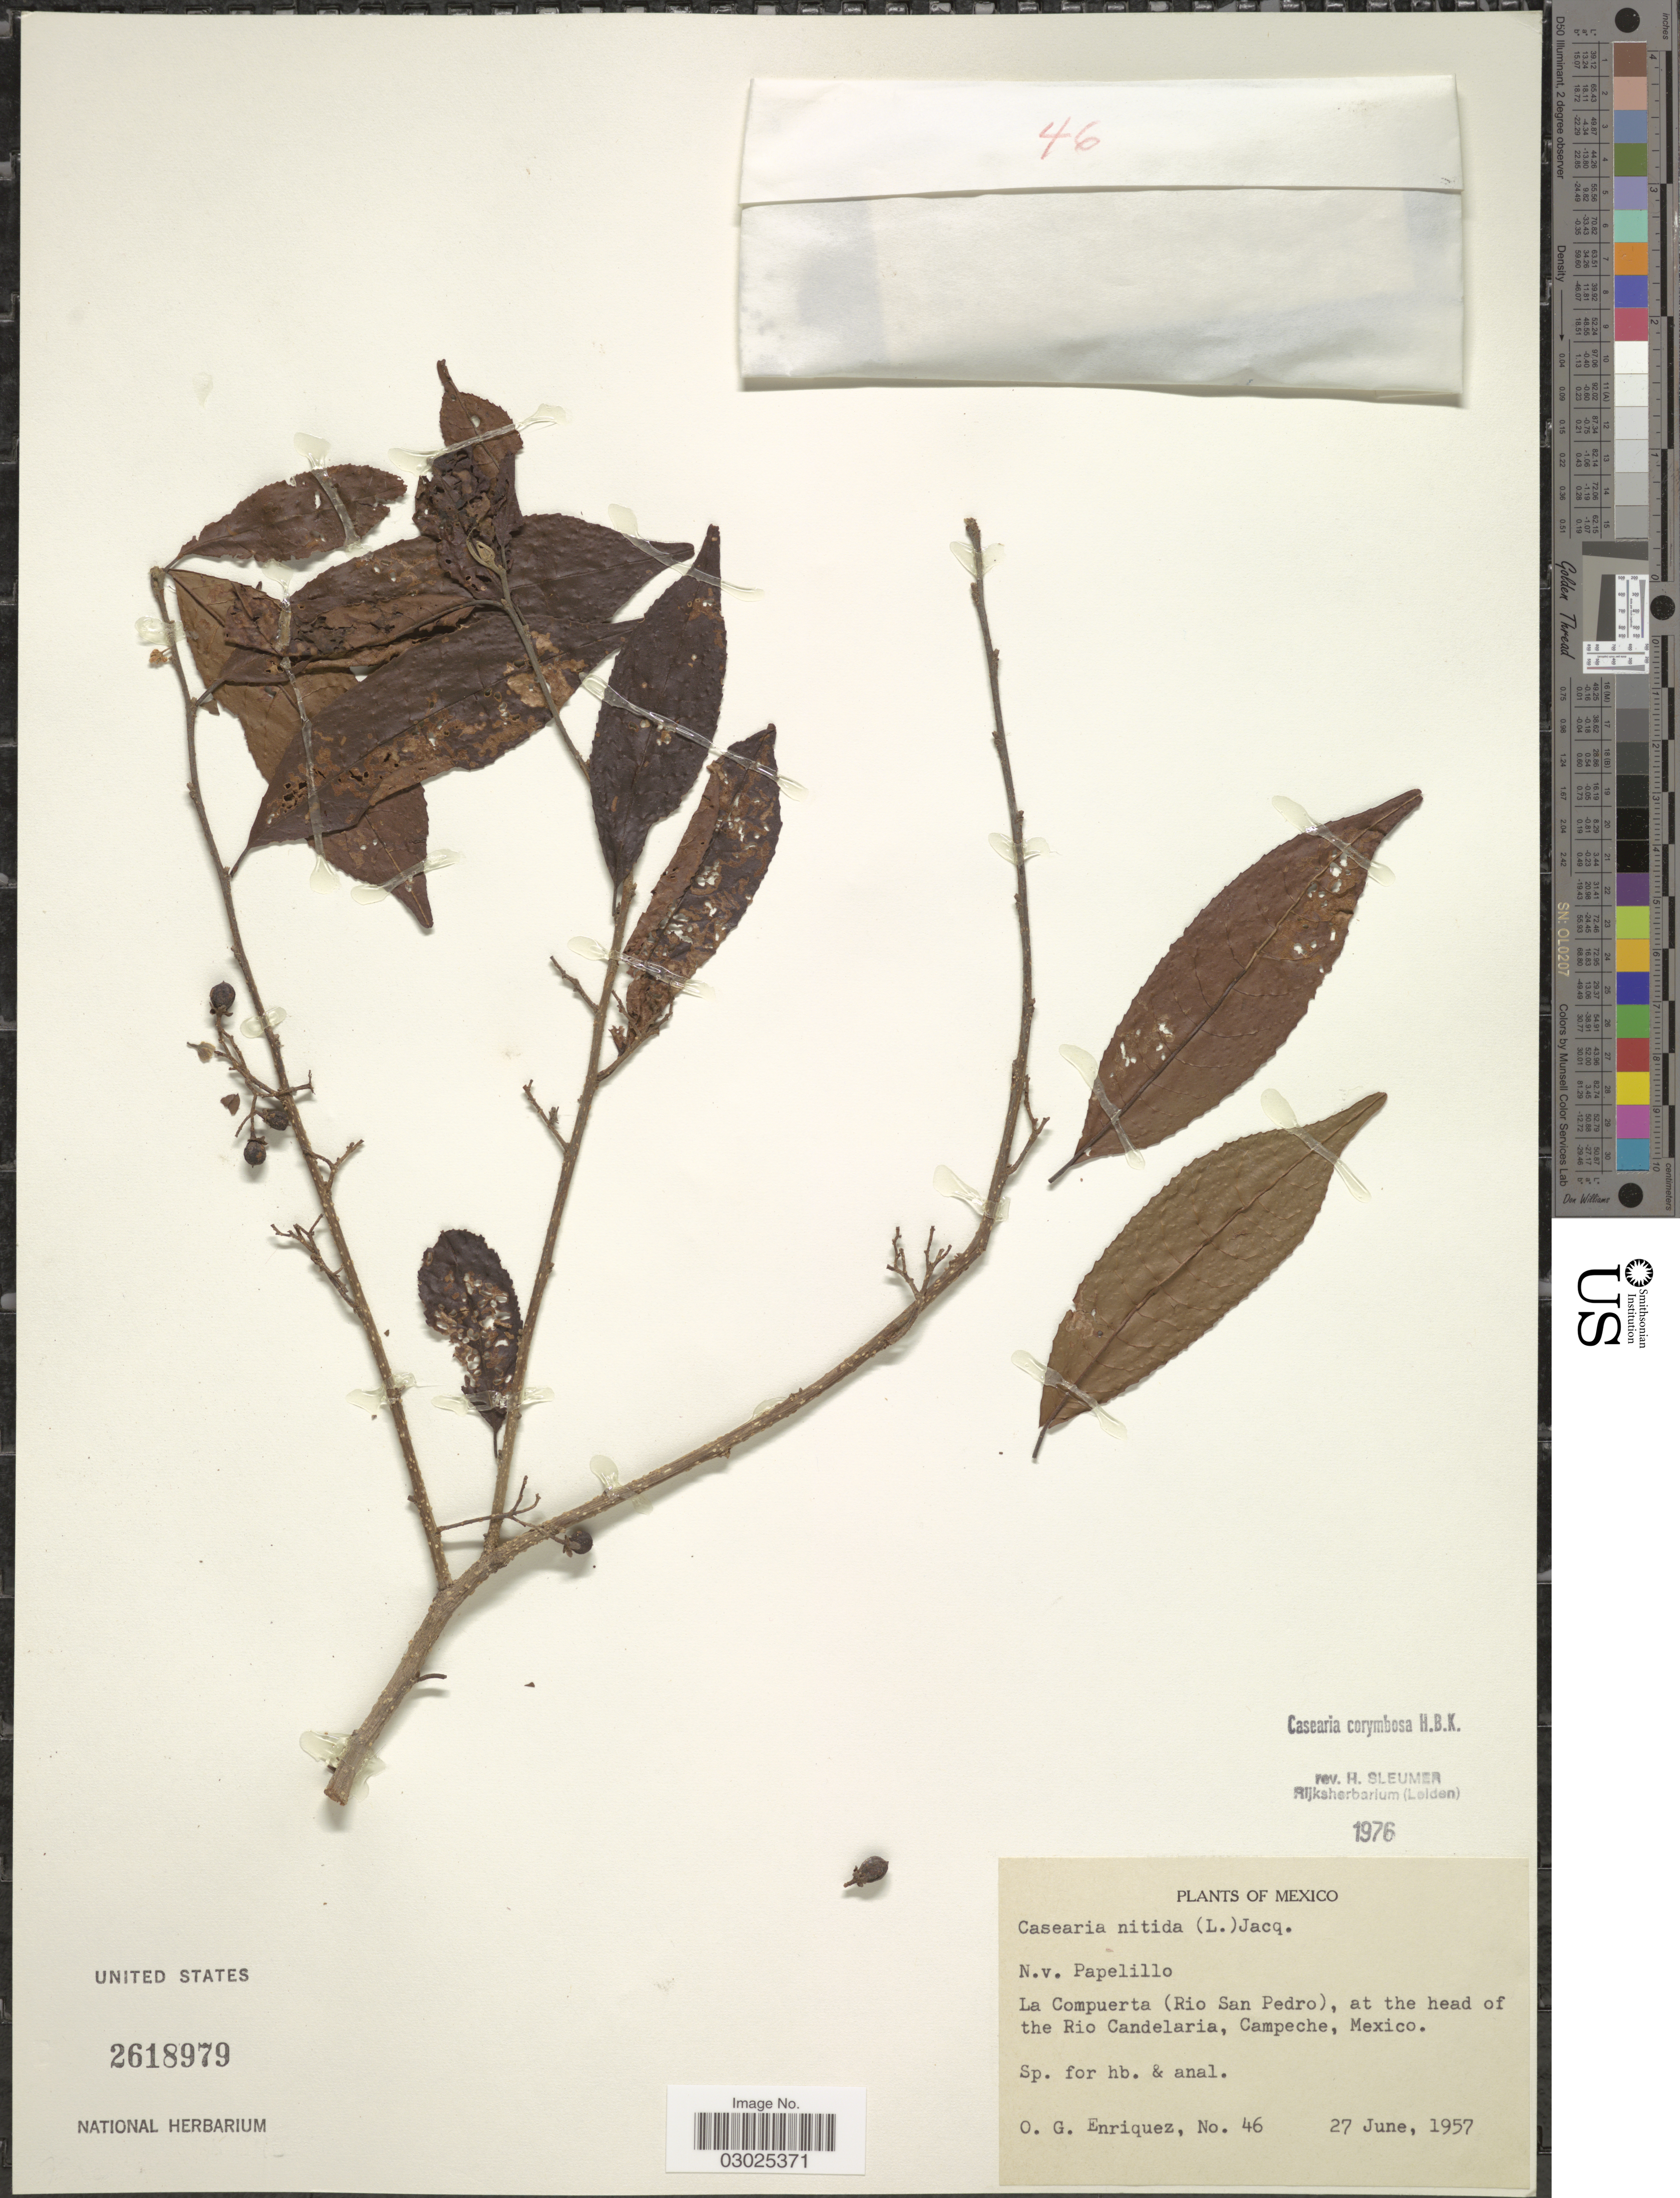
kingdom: Plantae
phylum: Tracheophyta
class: Magnoliopsida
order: Malpighiales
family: Salicaceae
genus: Casearia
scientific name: Casearia corymbosa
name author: Kunth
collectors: O. Enriquez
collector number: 46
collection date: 1957-06-27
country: Mexico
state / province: Campeche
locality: La Compuerta (Rio San Pedro), at the head of the Rio Candelaria.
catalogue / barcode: US 2618979